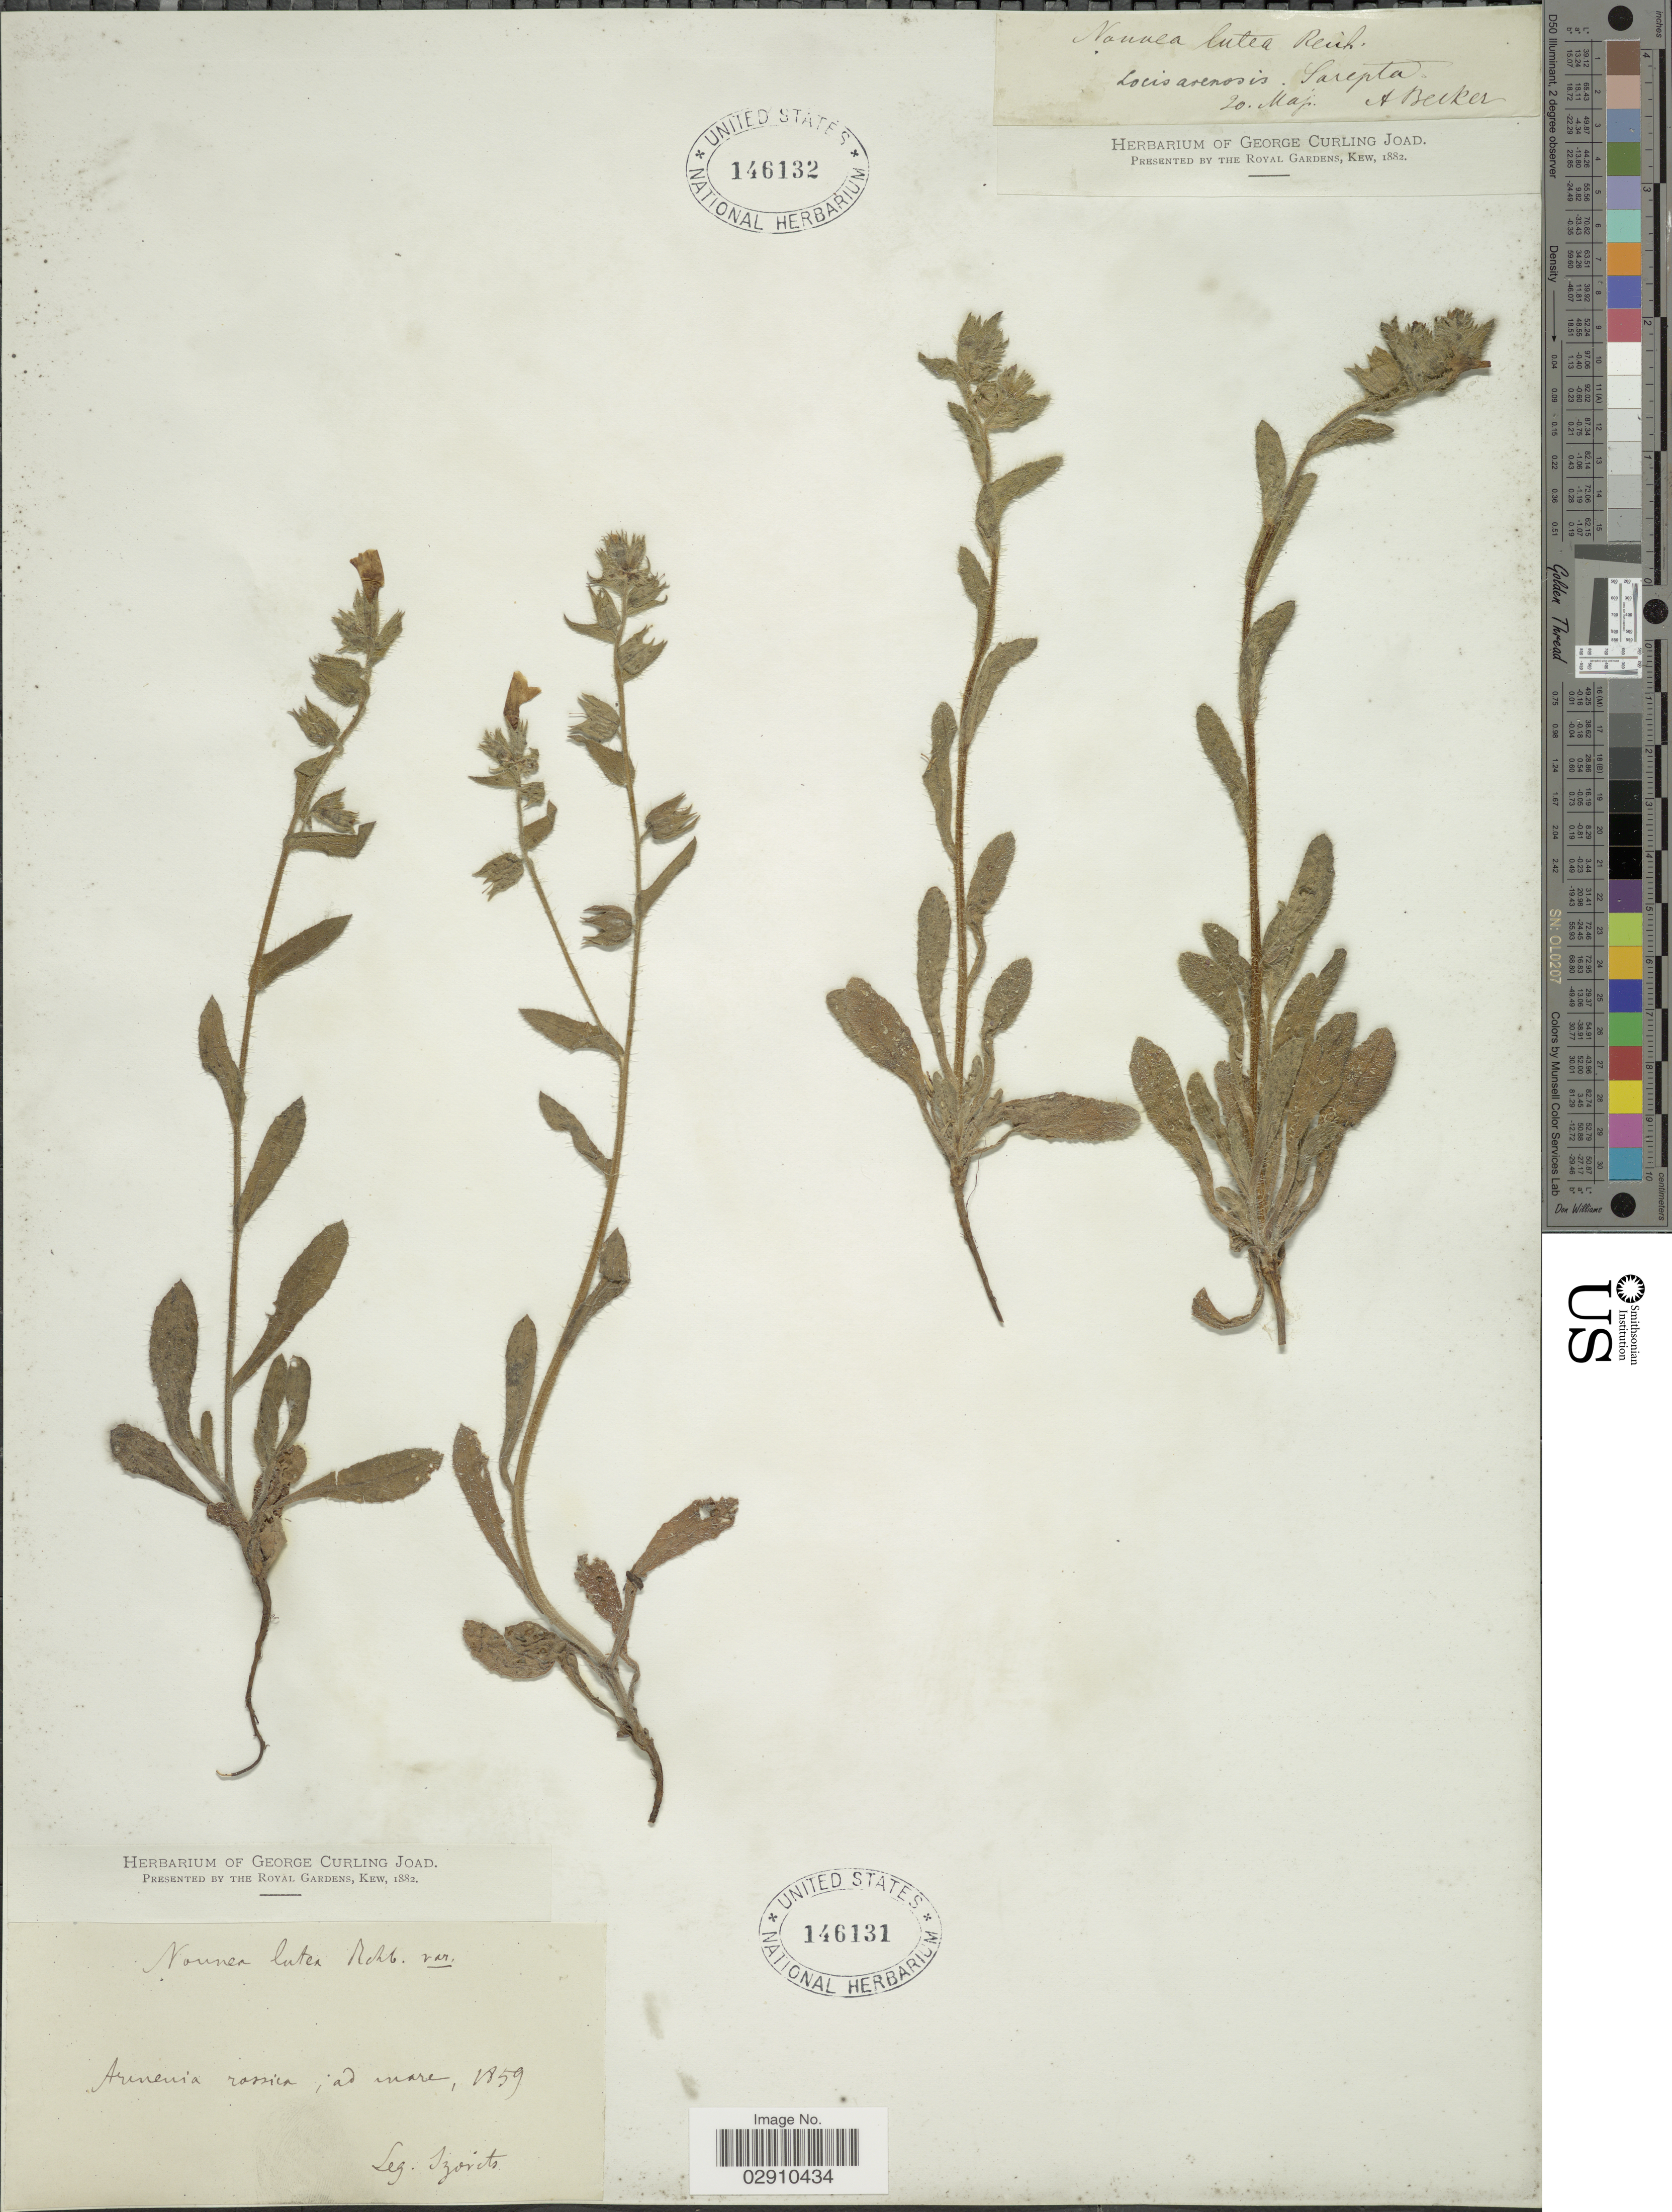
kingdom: Plantae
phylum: Tracheophyta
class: Magnoliopsida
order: Boraginales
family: Boraginaceae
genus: Nonea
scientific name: Nonea lutea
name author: (Desr.) DC.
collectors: Szovits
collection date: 1859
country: Armenia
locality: Armenia rossica; ad inare. [interpreted]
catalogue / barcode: US 146131